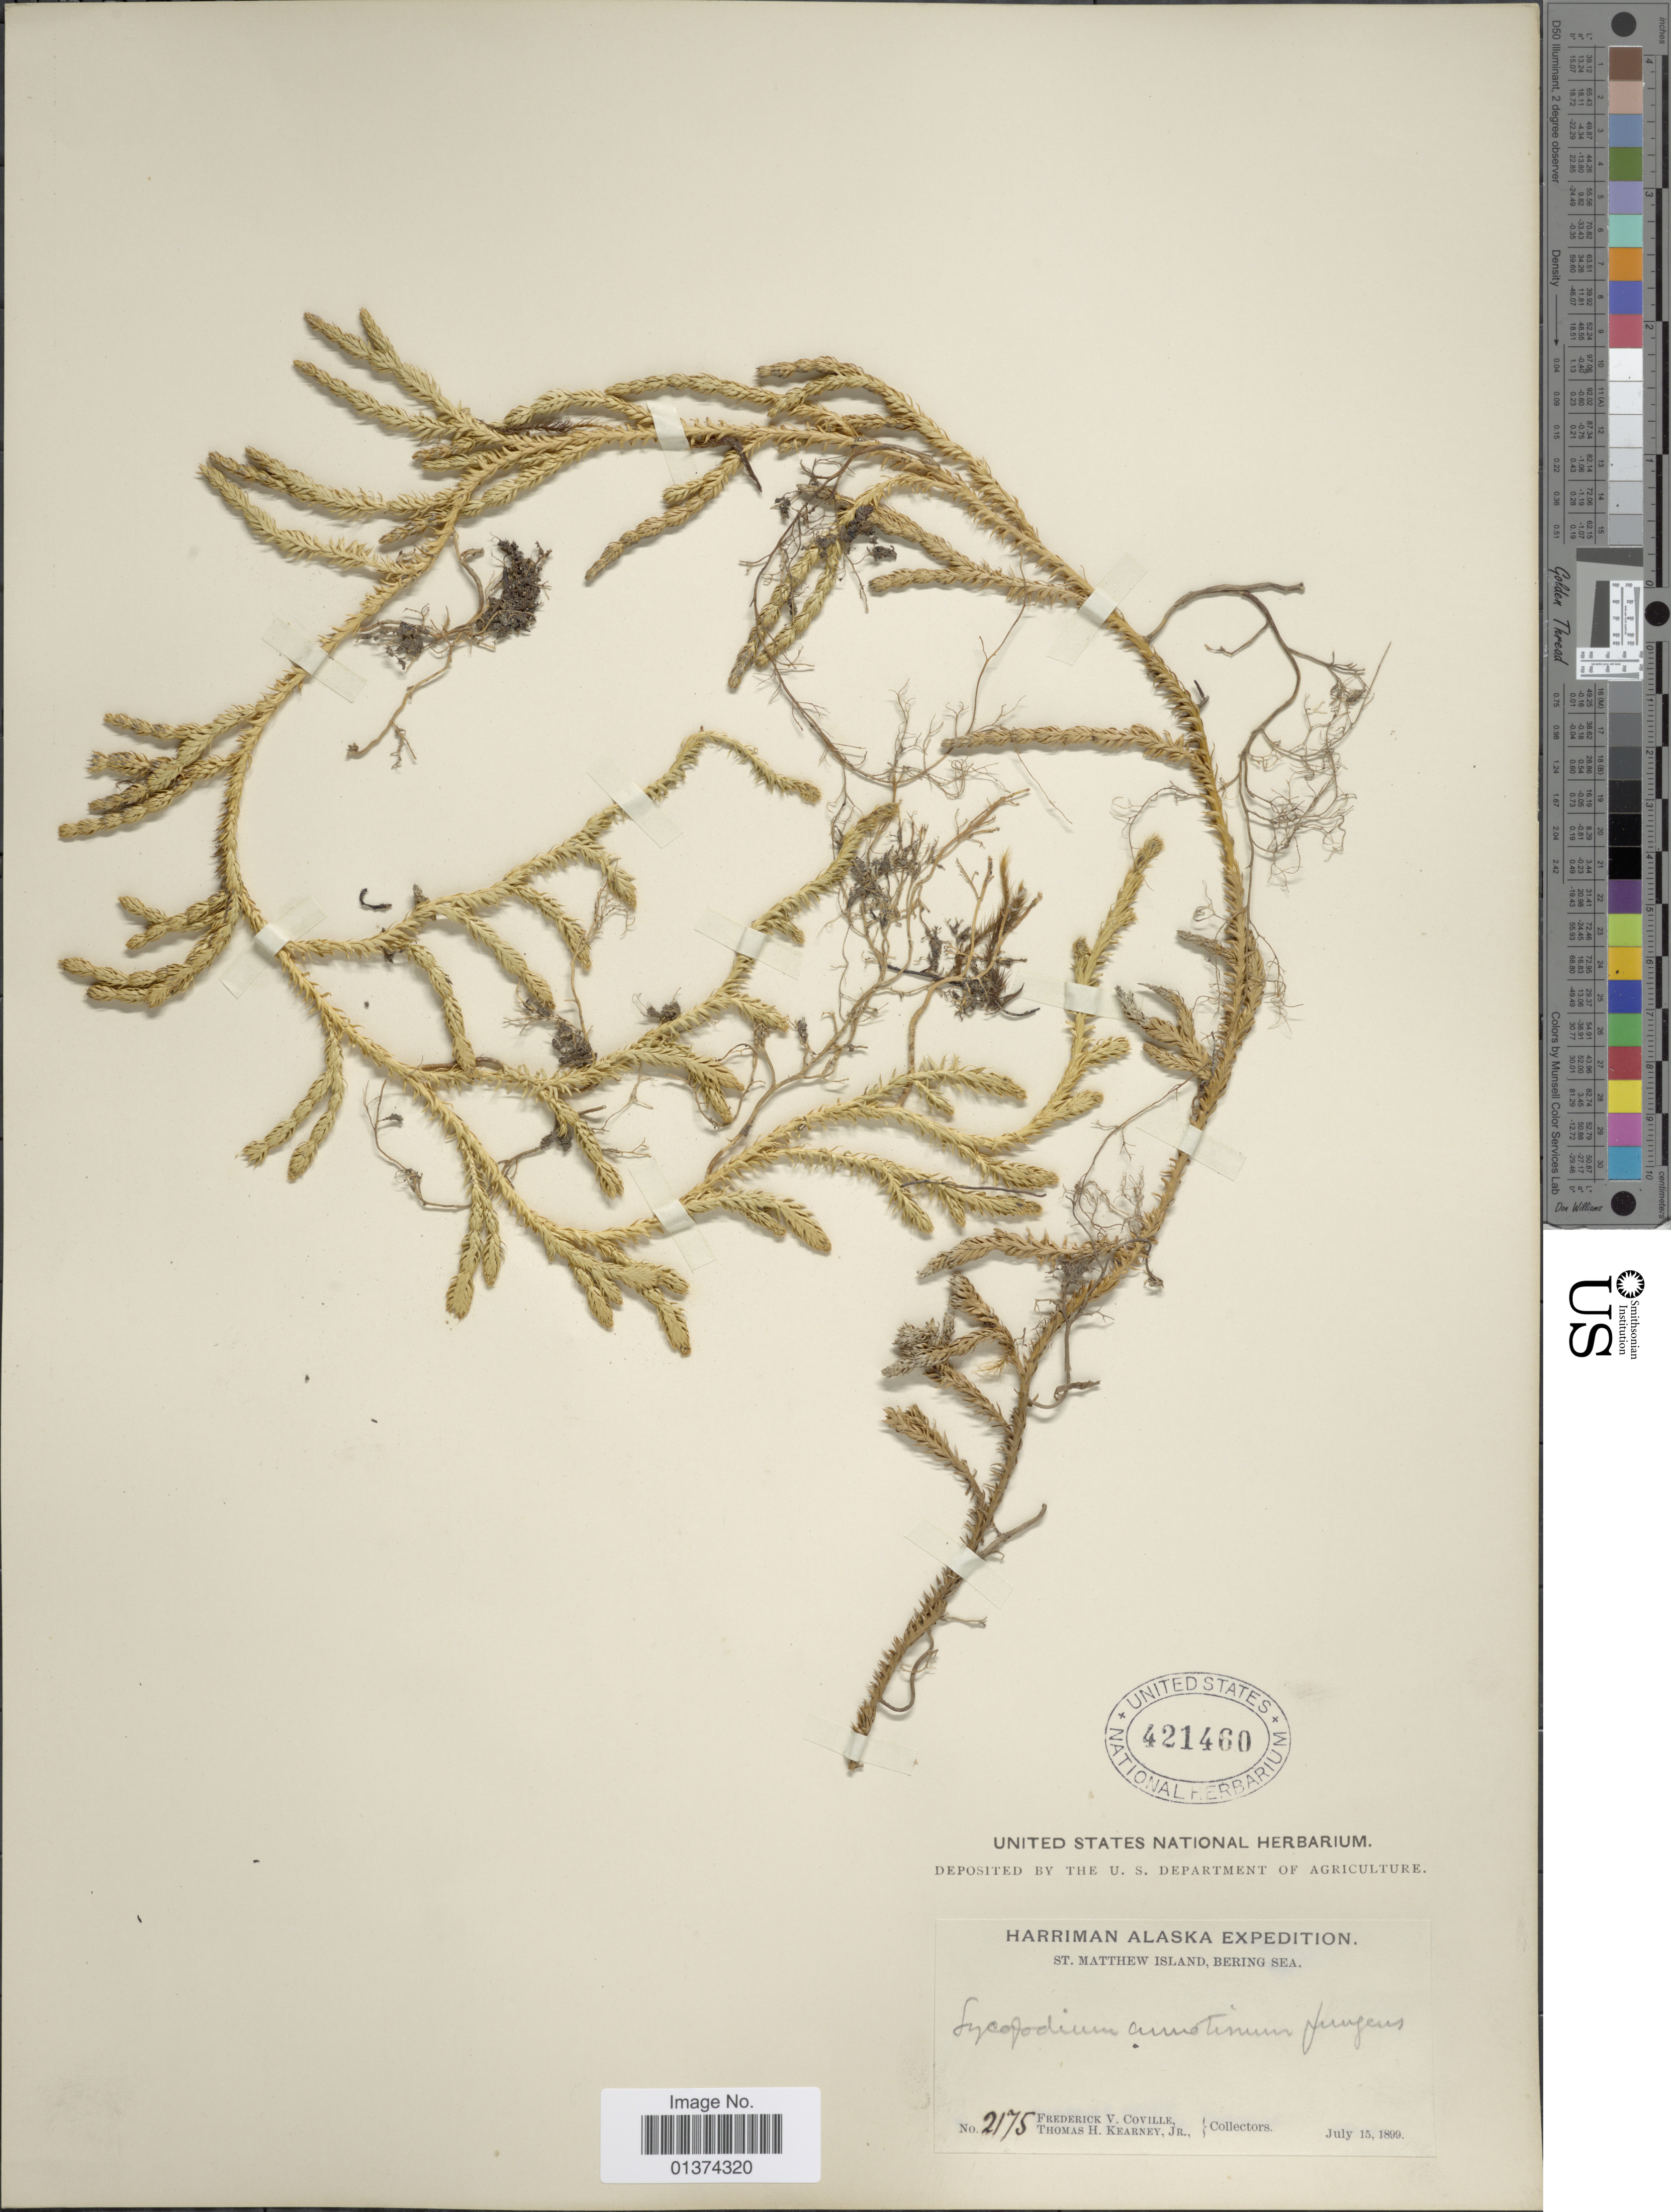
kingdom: Plantae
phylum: Tracheophyta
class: Lycopodiopsida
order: Lycopodiales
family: Lycopodiaceae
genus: Spinulum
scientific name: Spinulum annotinum subsp. annotinum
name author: (L.) A. Haines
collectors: F. V. Coville & T. H. Kearney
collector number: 2175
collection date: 1899-07-15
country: United States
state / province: Alaska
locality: St. Matthew Island, Bering Sea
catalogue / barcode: US 421460